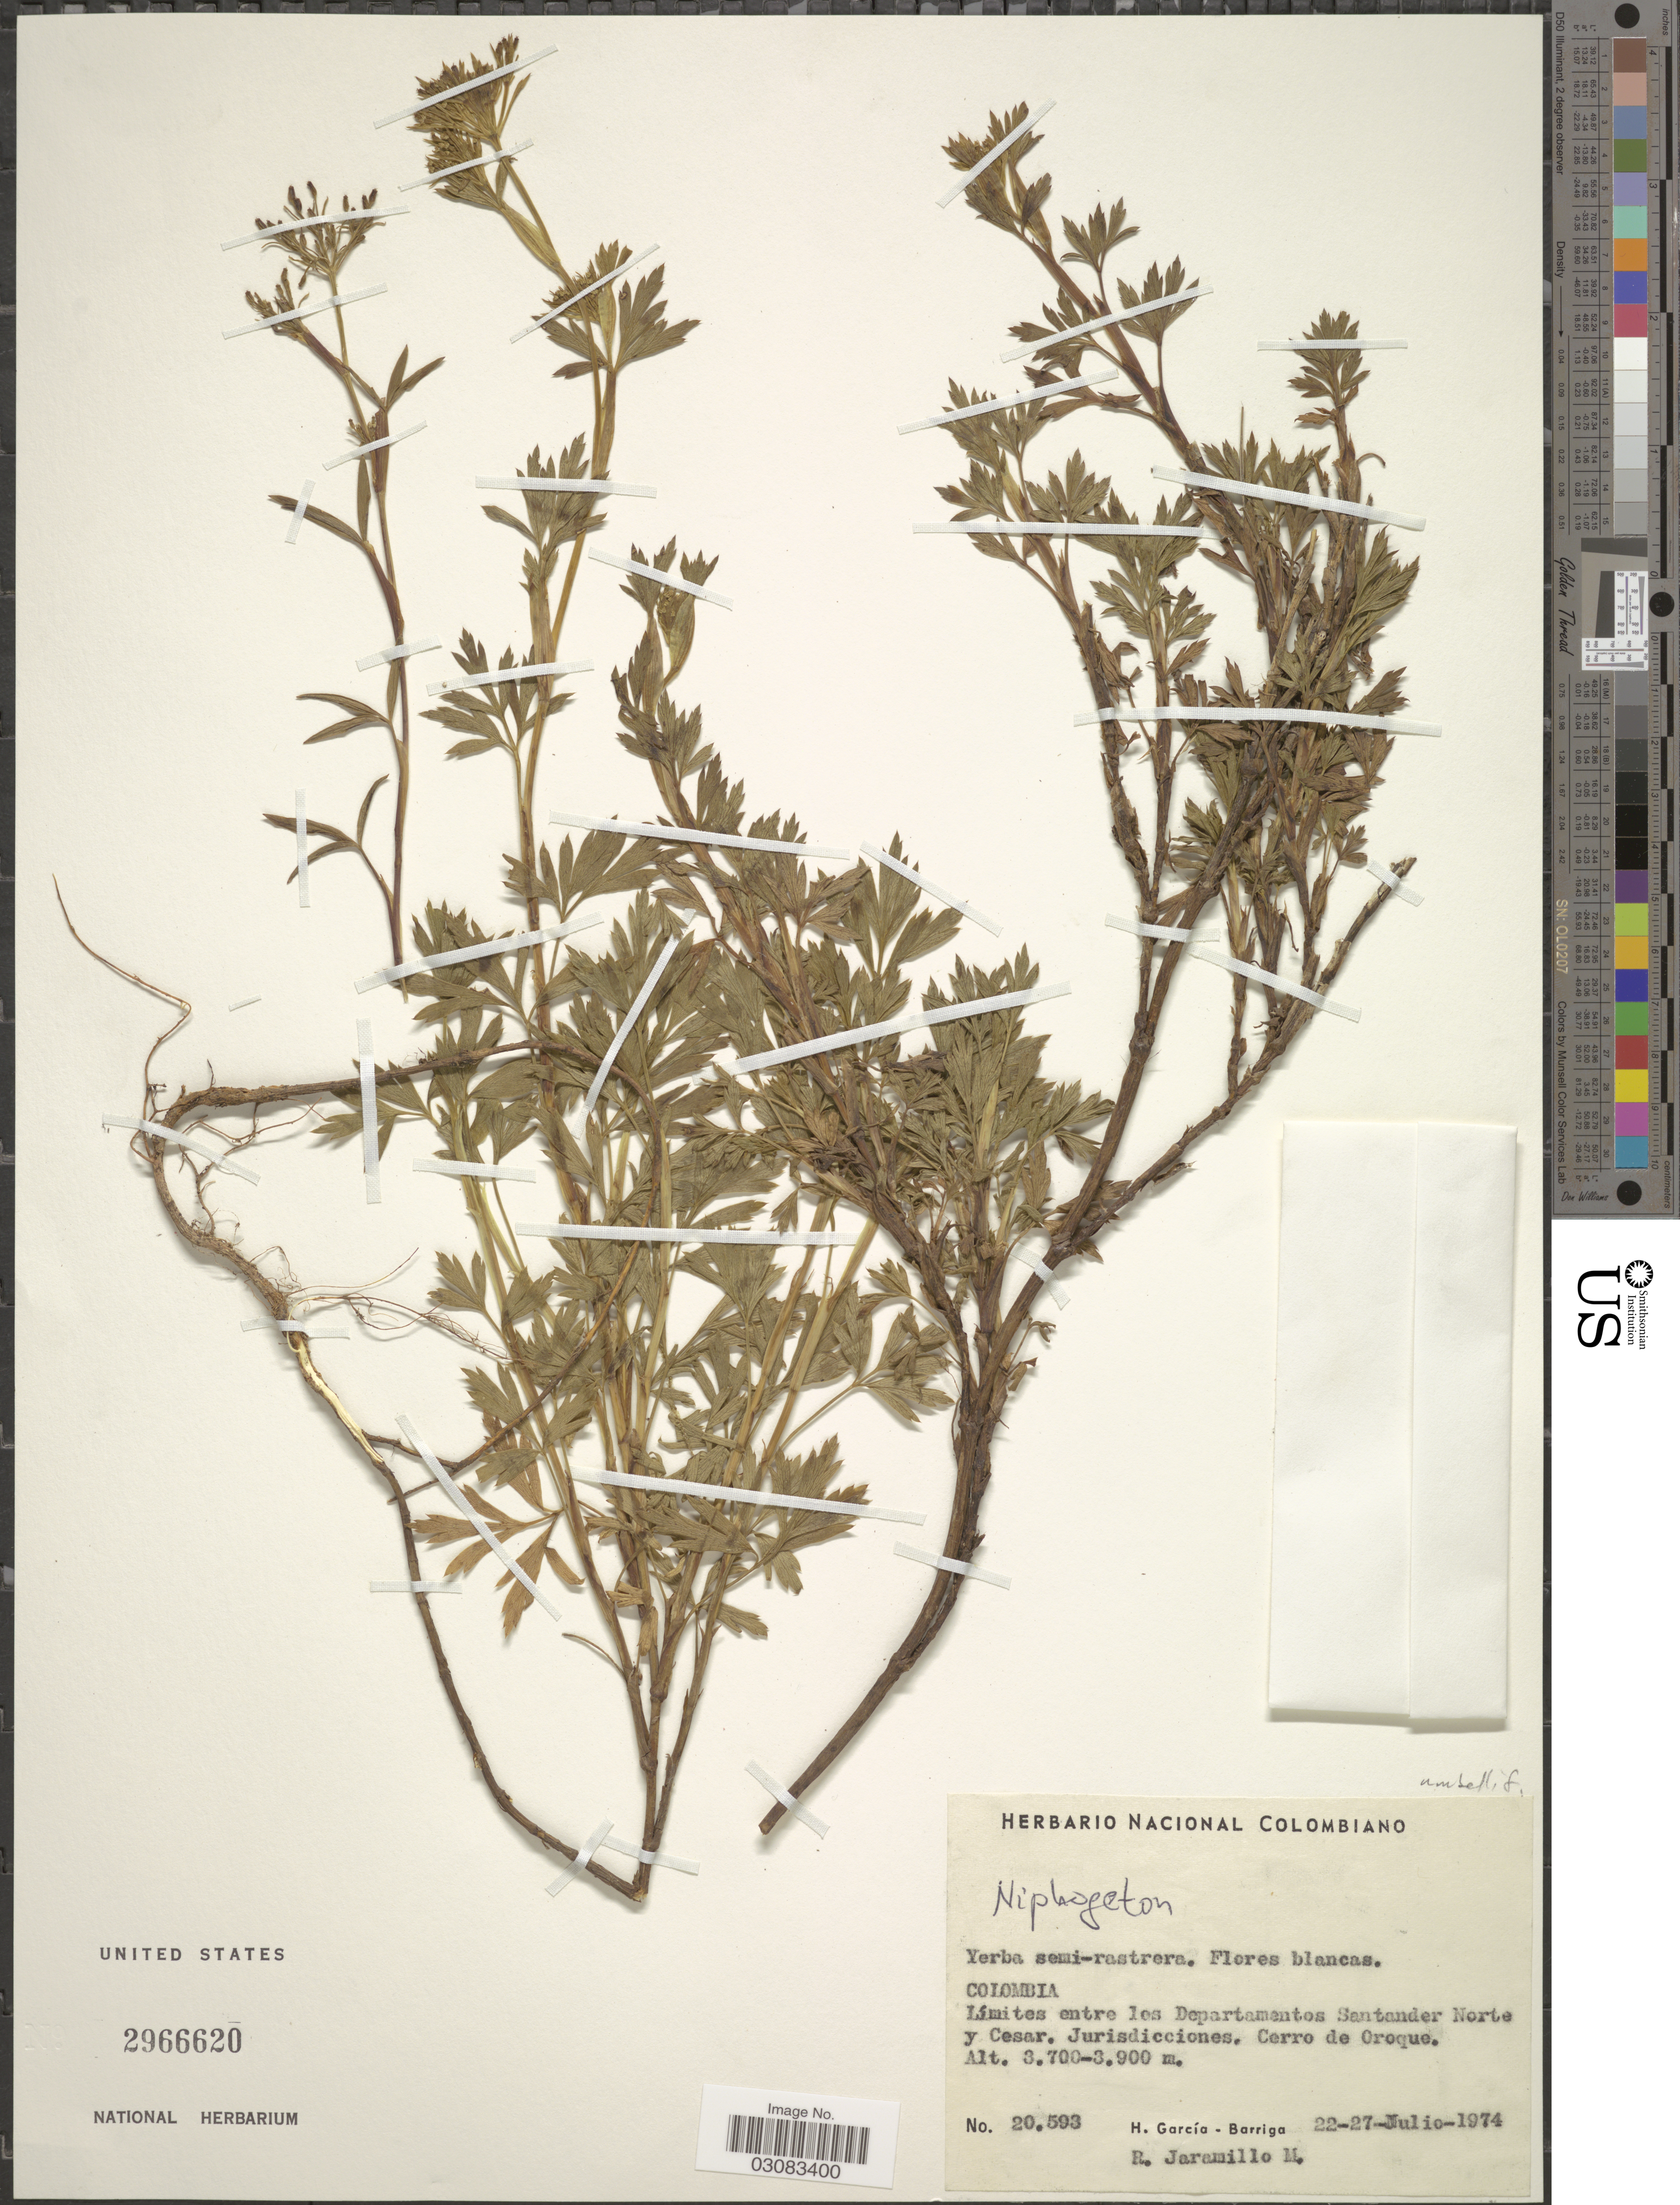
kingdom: Plantae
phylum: Tracheophyta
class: Magnoliopsida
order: Apiales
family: Apiaceae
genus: Niphogeton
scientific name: Niphogeton sp.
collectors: H. García Barriga & R. Jaramillo M.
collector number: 20593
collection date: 1974-07-22/1974-07-27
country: Colombia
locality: Límites entre los Departamentos Santander Norte y Cesar. Jurisdicciones. Cerro de Oroque.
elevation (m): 3700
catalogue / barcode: US 2966620